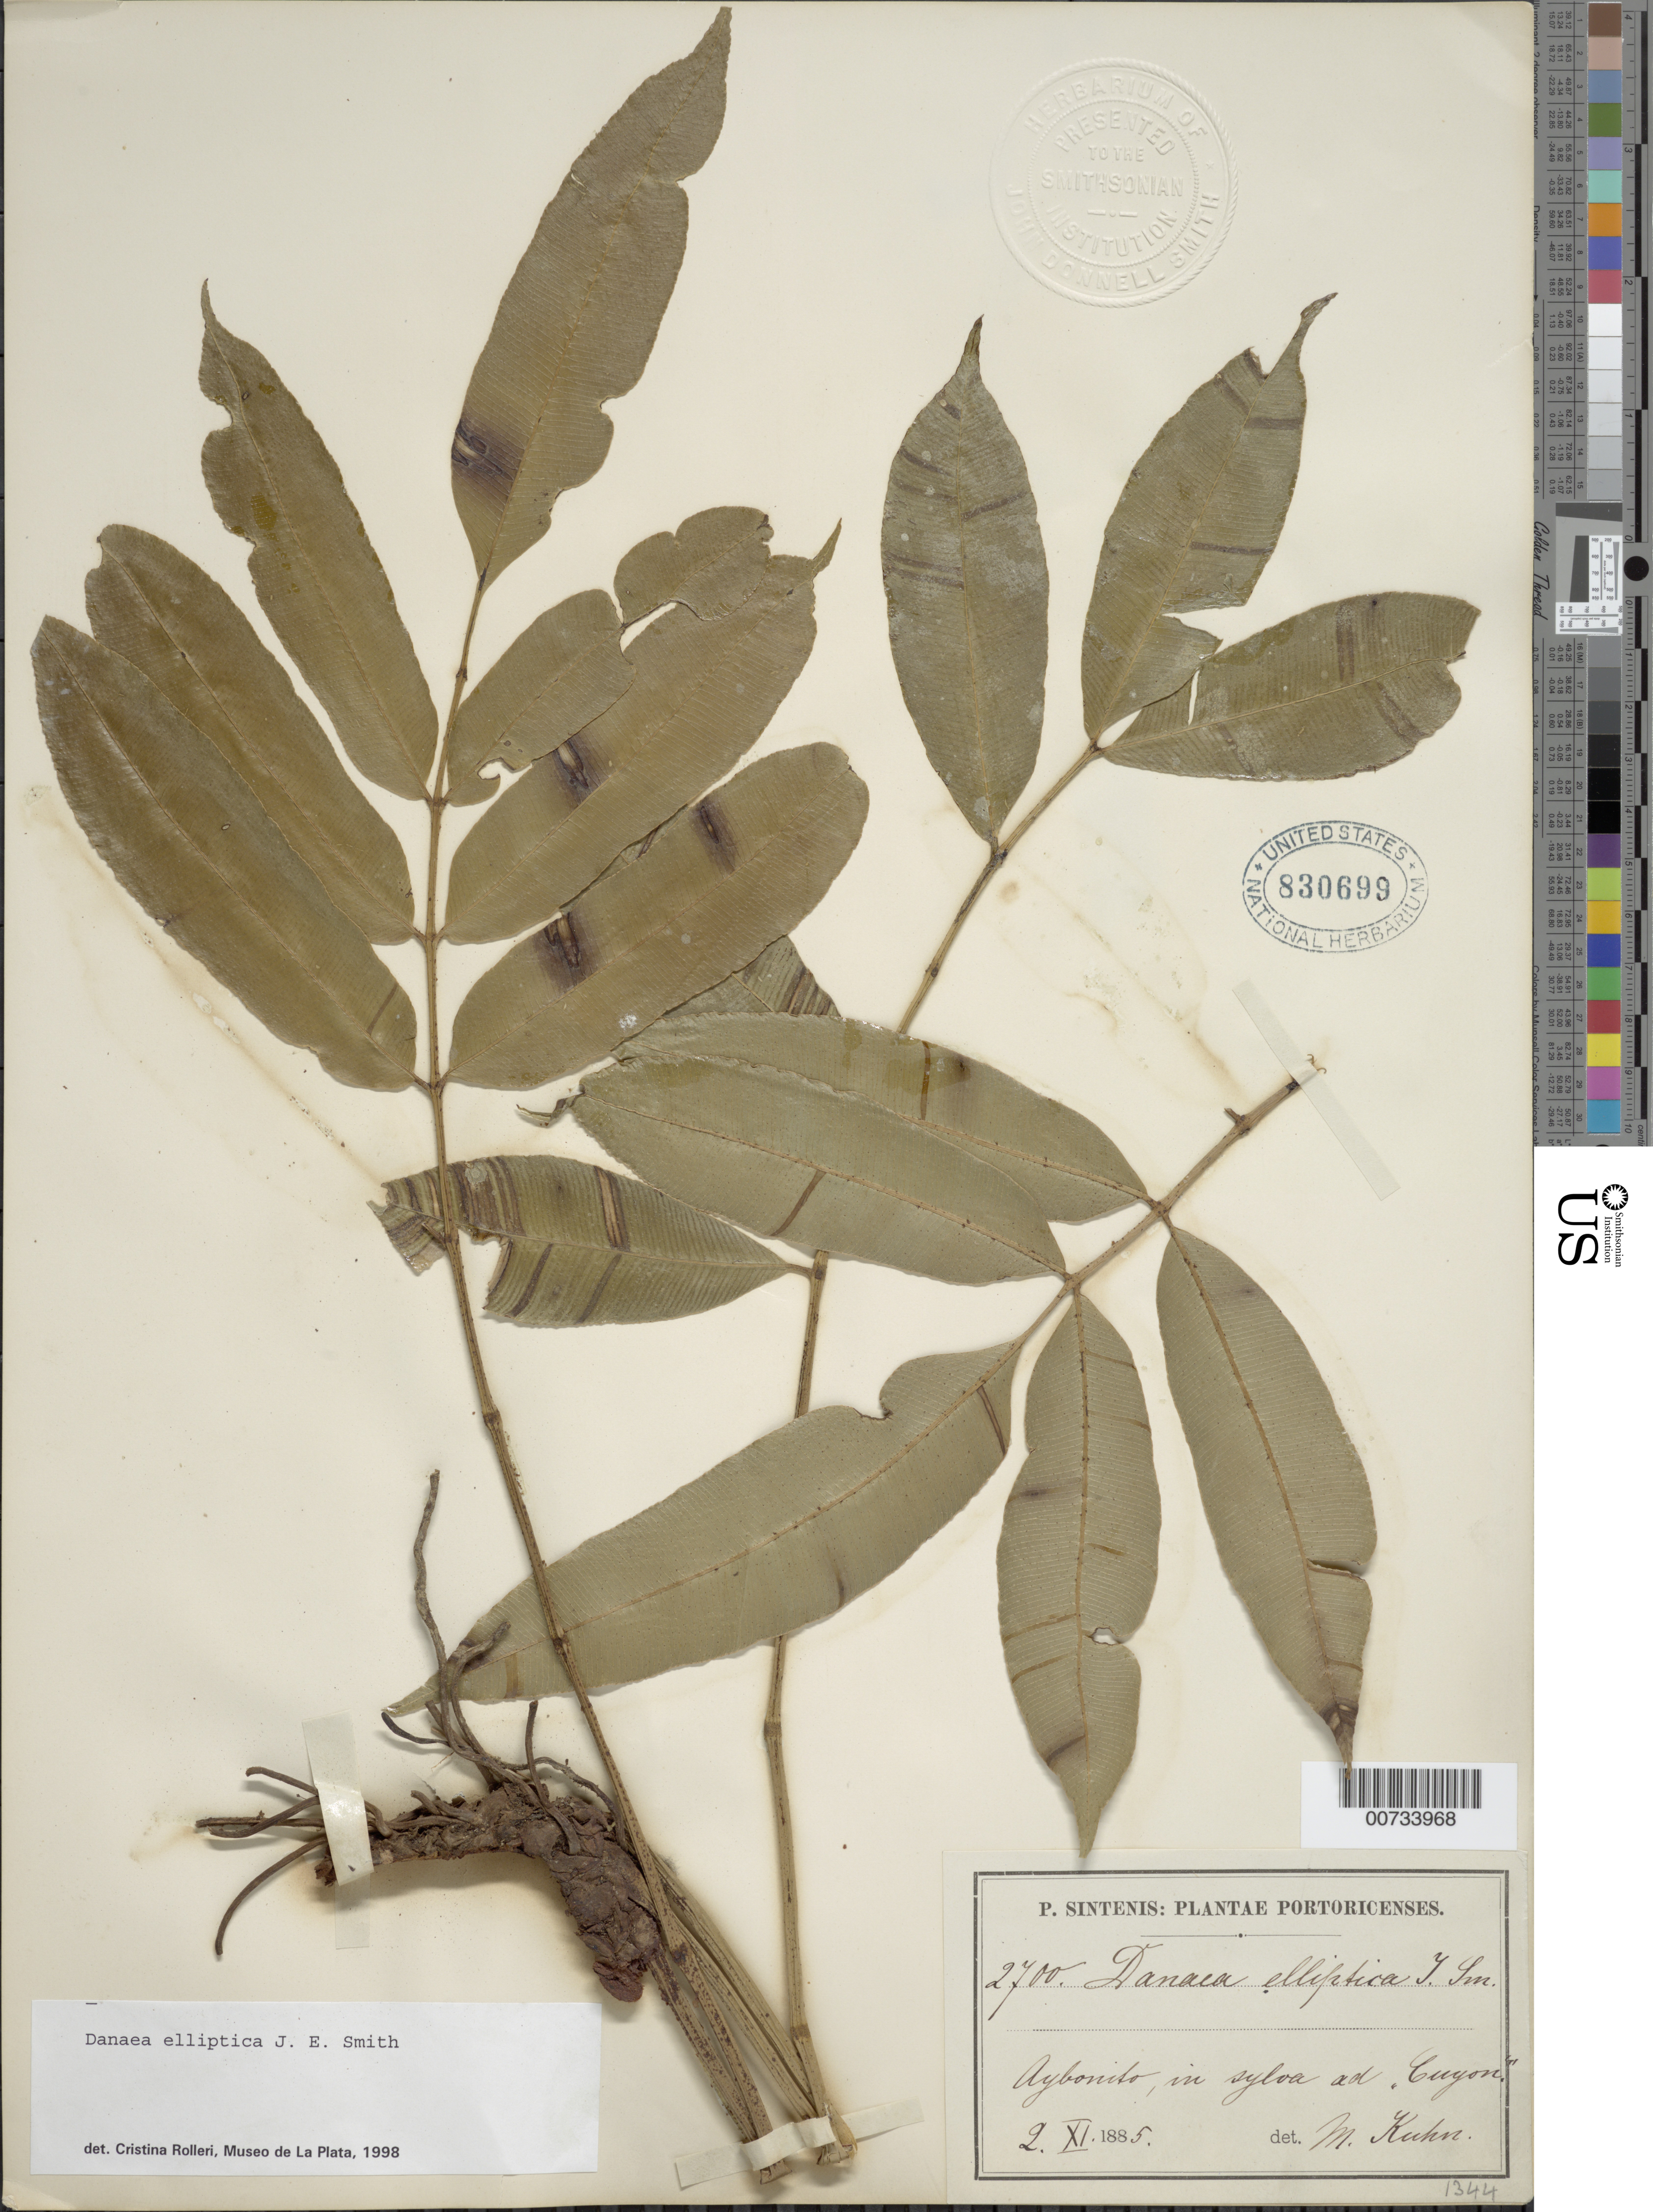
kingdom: Plantae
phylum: Tracheophyta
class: Polypodiopsida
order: Marattiales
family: Marattiaceae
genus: Danaea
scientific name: Danaea elliptica subsp. elliptica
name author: Sm.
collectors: P. Sintenis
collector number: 2700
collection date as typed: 02 Nov 1885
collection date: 1885-11-02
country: Puerto Rico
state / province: Abonito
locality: Aibonito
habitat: In sylva ad "Cuyon"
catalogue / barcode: US 830699